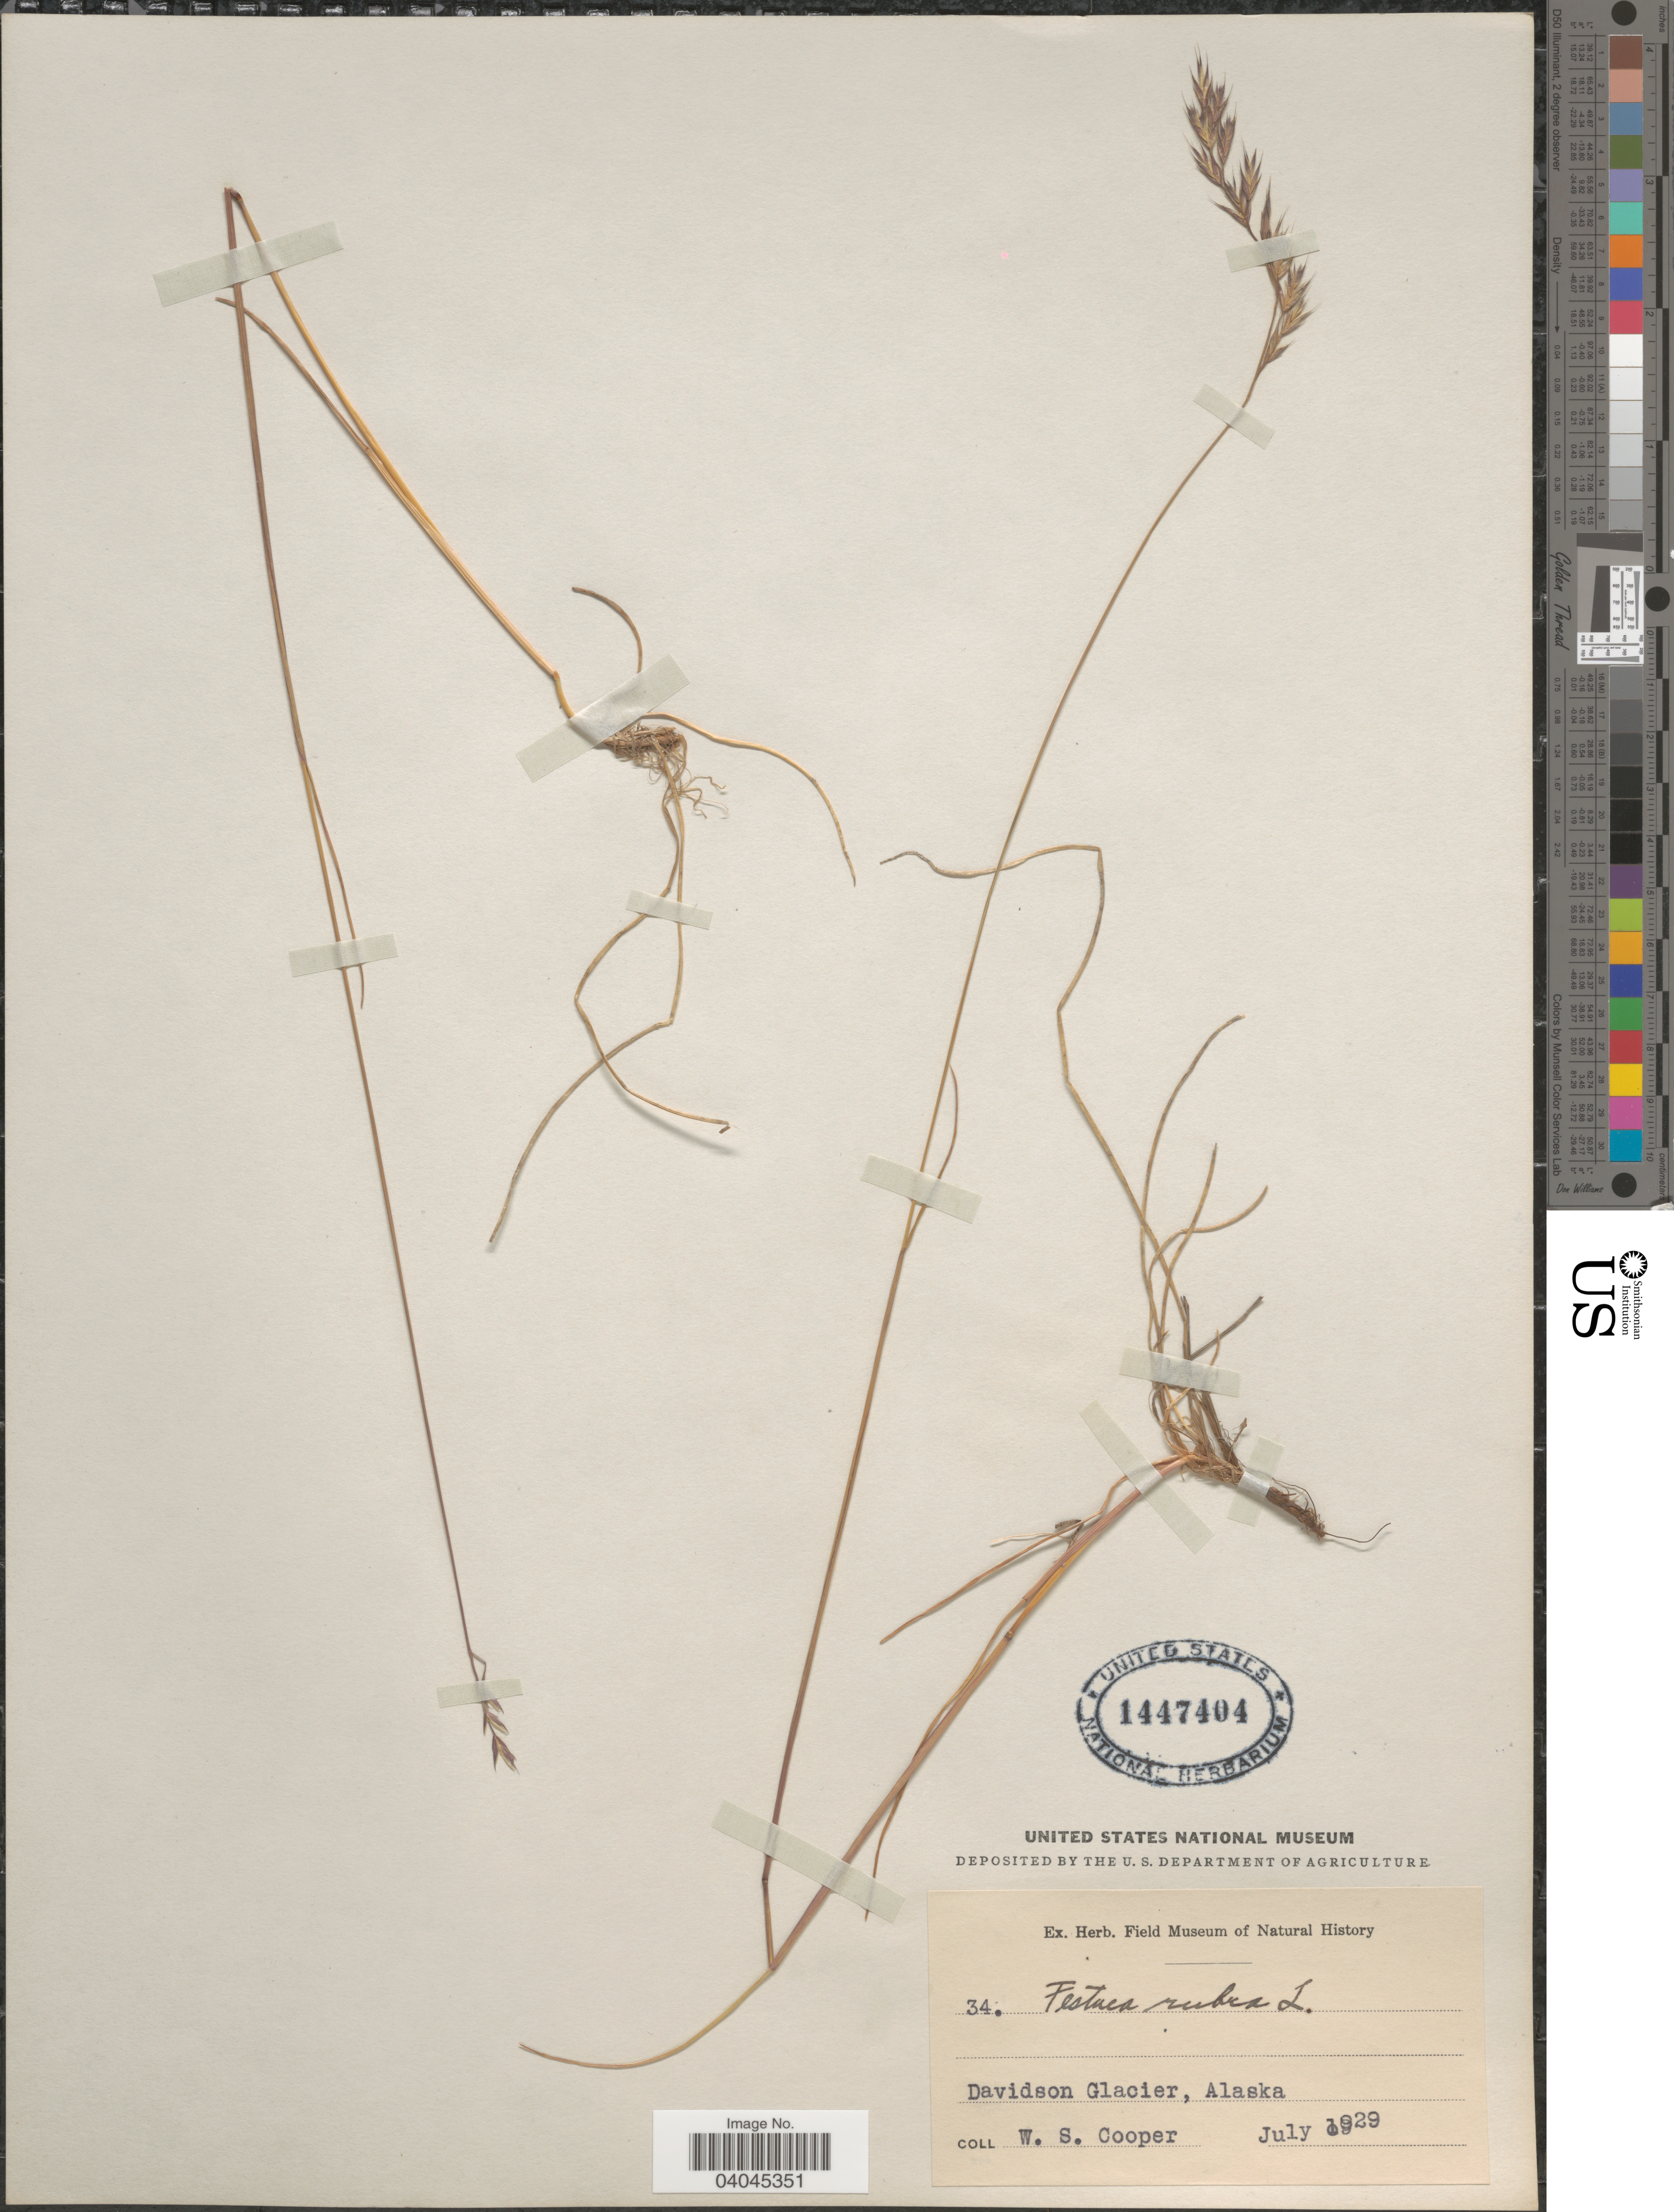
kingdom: Plantae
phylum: Tracheophyta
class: Liliopsida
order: Poales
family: Poaceae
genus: Festuca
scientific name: Festuca rubra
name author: L.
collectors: W. Cooper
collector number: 34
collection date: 1929-07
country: United States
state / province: Alaska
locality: Davidson Glacier.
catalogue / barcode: US 1447404